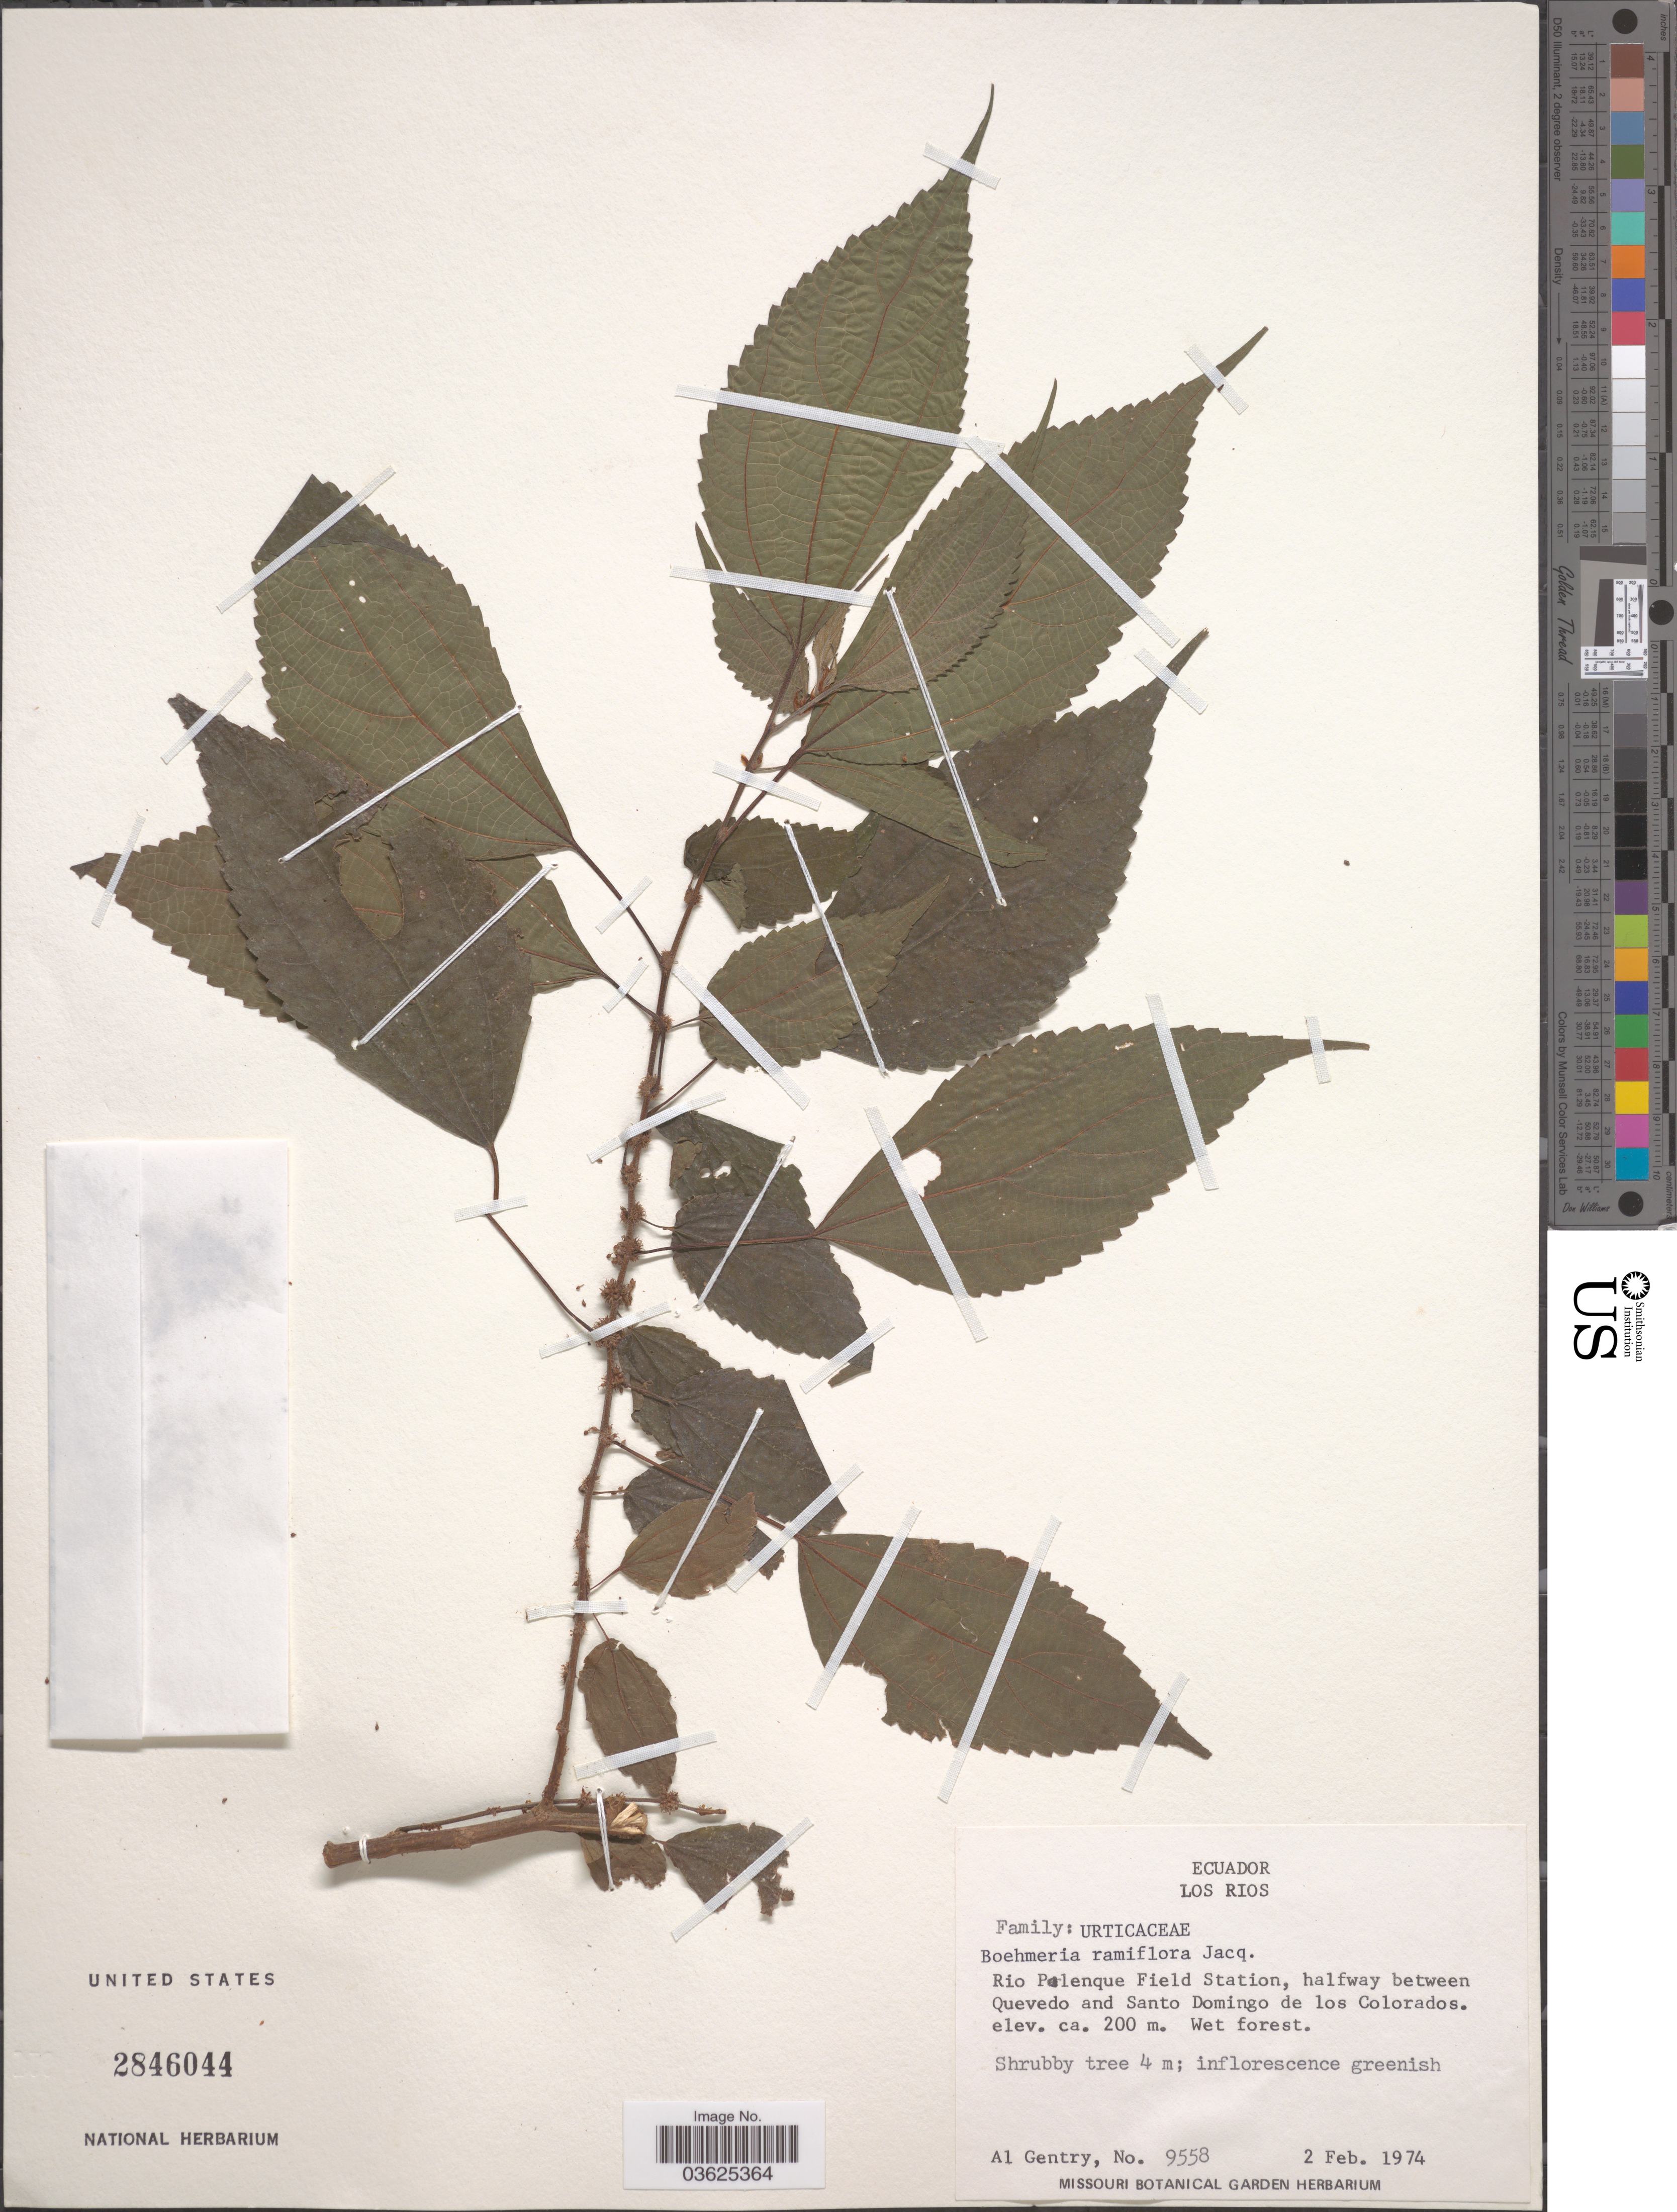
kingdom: Plantae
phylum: Tracheophyta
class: Magnoliopsida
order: Rosales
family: Urticaceae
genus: Boehmeria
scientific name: Boehmeria ramiflora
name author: Jacq.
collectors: A. H. Gentry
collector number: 9558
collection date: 1974-02-02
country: Ecuador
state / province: Los Ríos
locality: Rio Palenque Field Station, halfway between Quevedo and Santo Domingo de los Colorados.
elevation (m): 200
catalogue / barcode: US 2846044